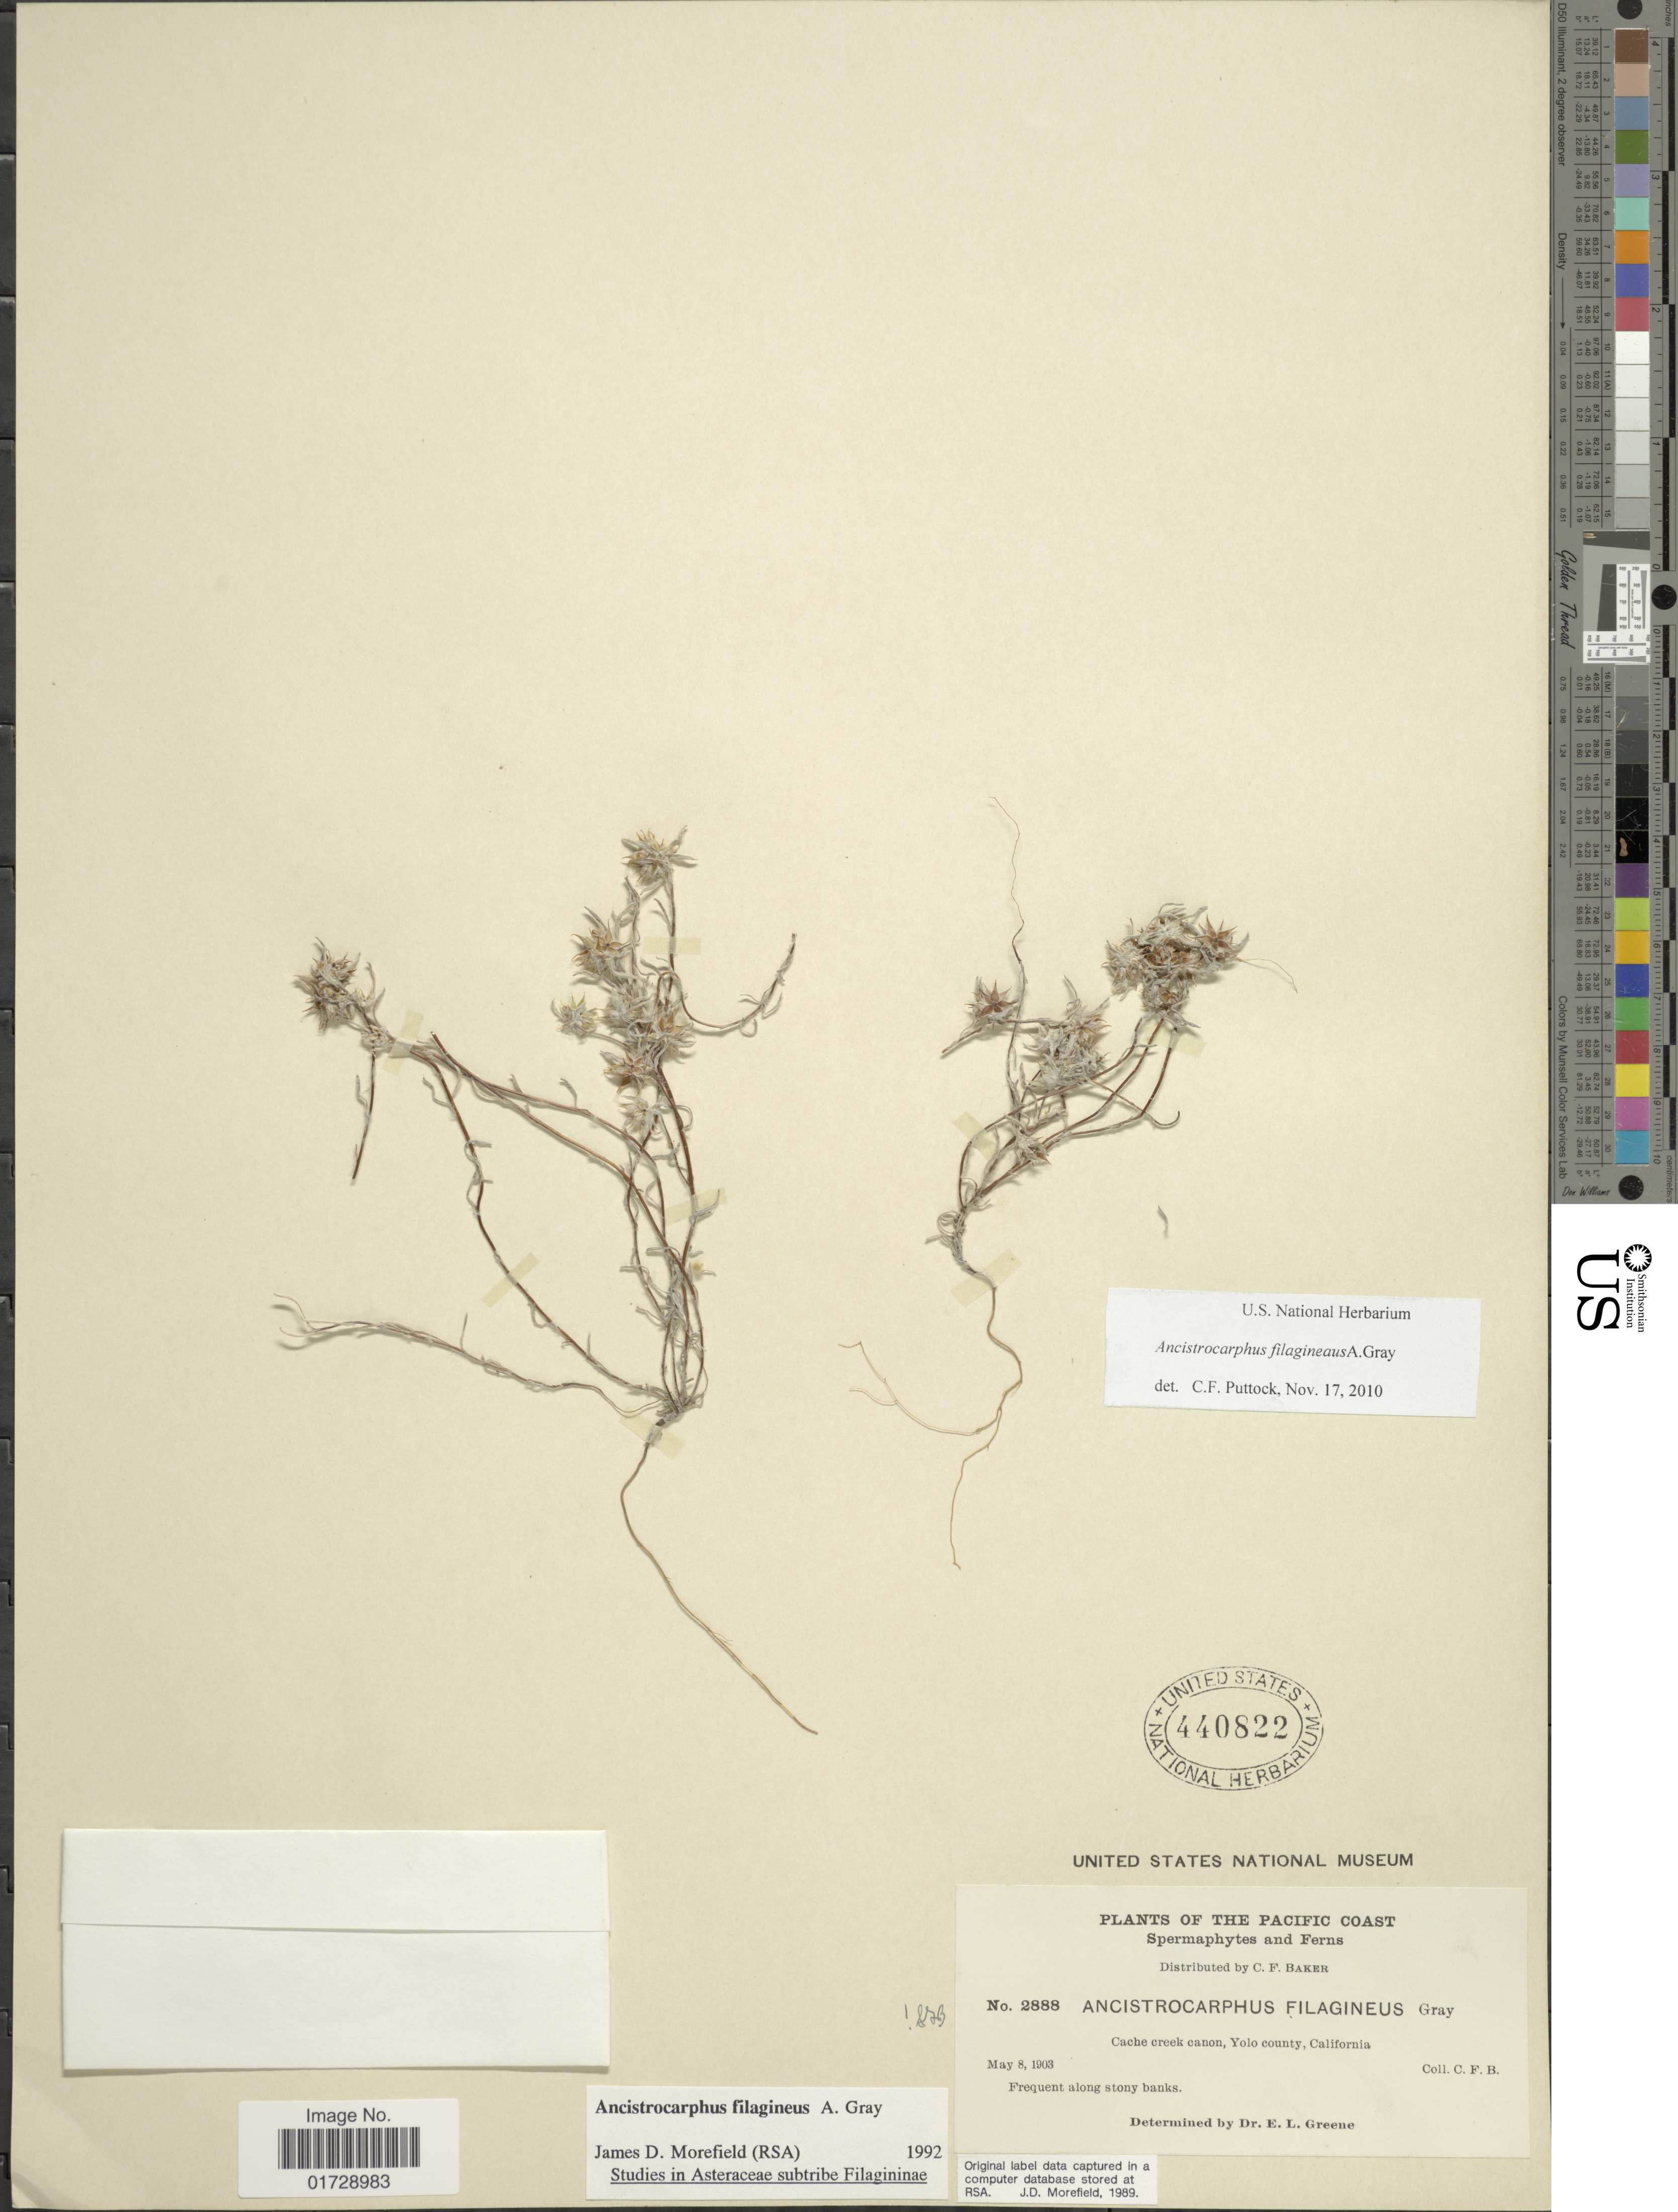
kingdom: Plantae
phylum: Tracheophyta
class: Magnoliopsida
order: Asterales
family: Asteraceae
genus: Stylocline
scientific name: Stylocline filaginea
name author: (A. Gray) A. Gray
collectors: C. F. Baker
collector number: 2888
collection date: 1903-05-08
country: United States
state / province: California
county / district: Yolo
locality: Cache creek canon, Yolo county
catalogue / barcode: US 440822